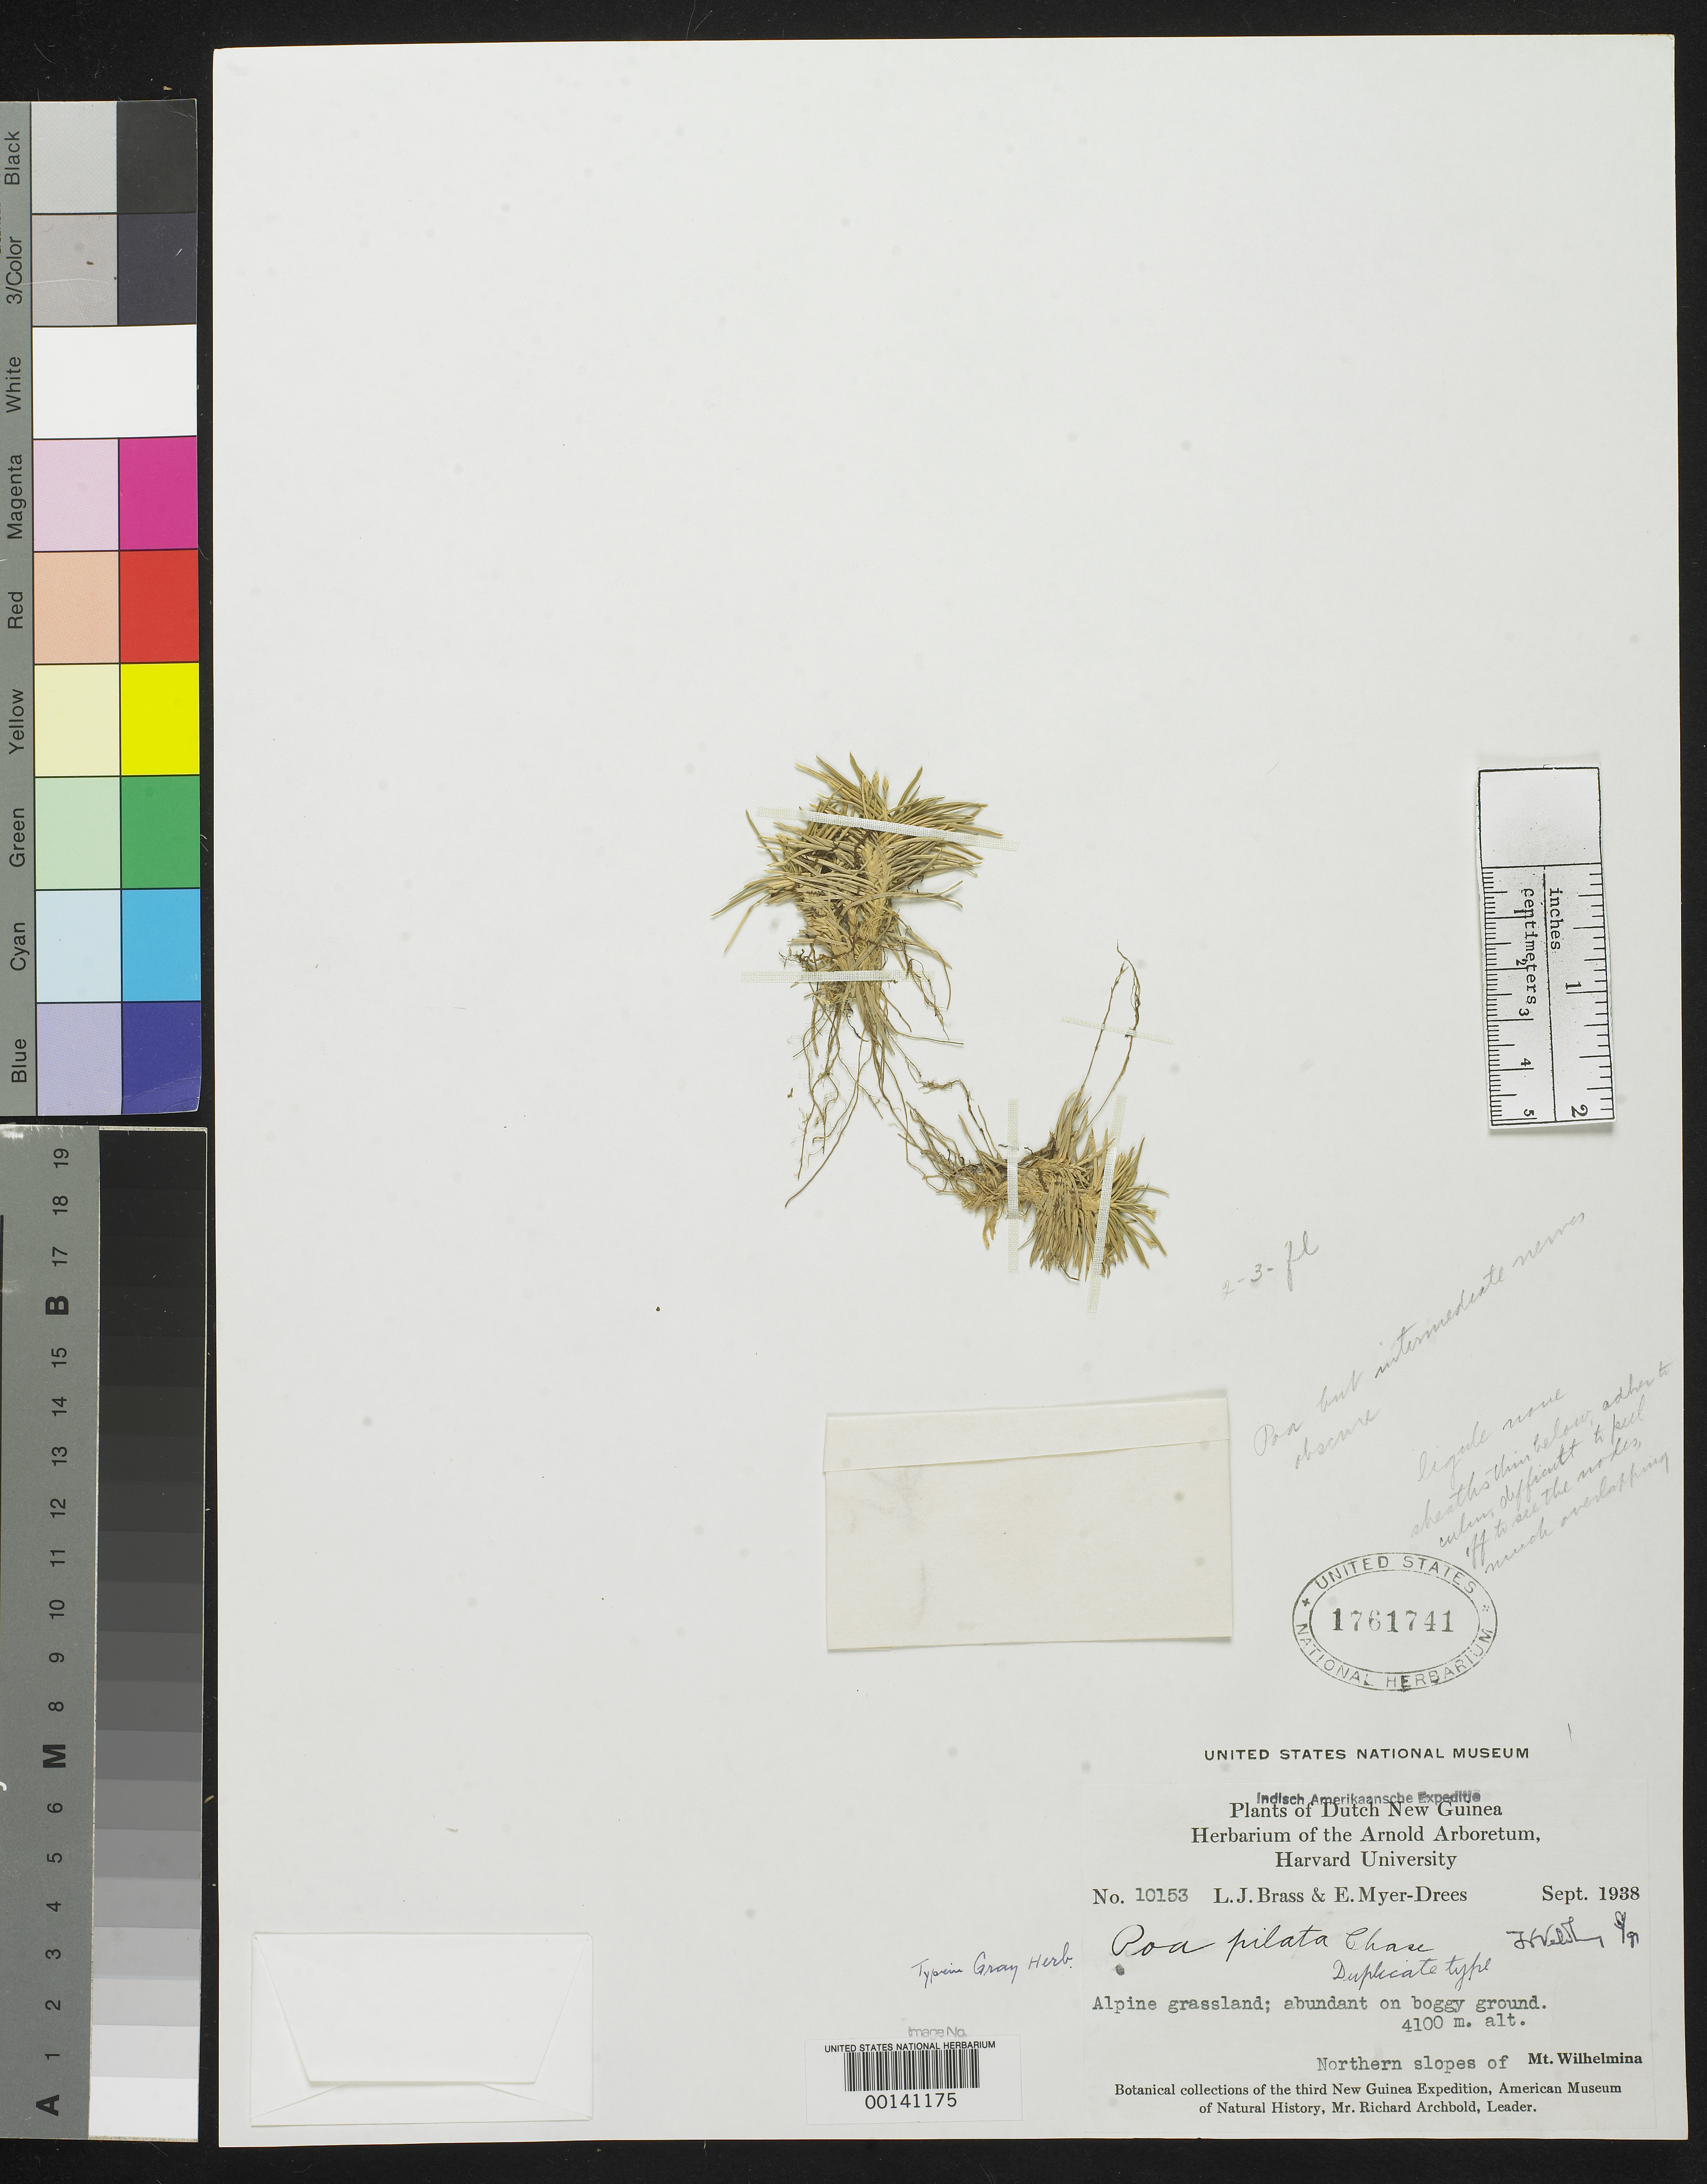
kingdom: Plantae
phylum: Tracheophyta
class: Liliopsida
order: Poales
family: Poaceae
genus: Poa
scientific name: Poa pilata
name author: Chase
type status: Isotype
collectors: L. J. Brass & E. Myer-Drees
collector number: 10153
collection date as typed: Sep 1938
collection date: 1938-09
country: Indonesia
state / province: Papua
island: New Guinea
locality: Irian Barat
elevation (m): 4100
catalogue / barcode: US 1761741